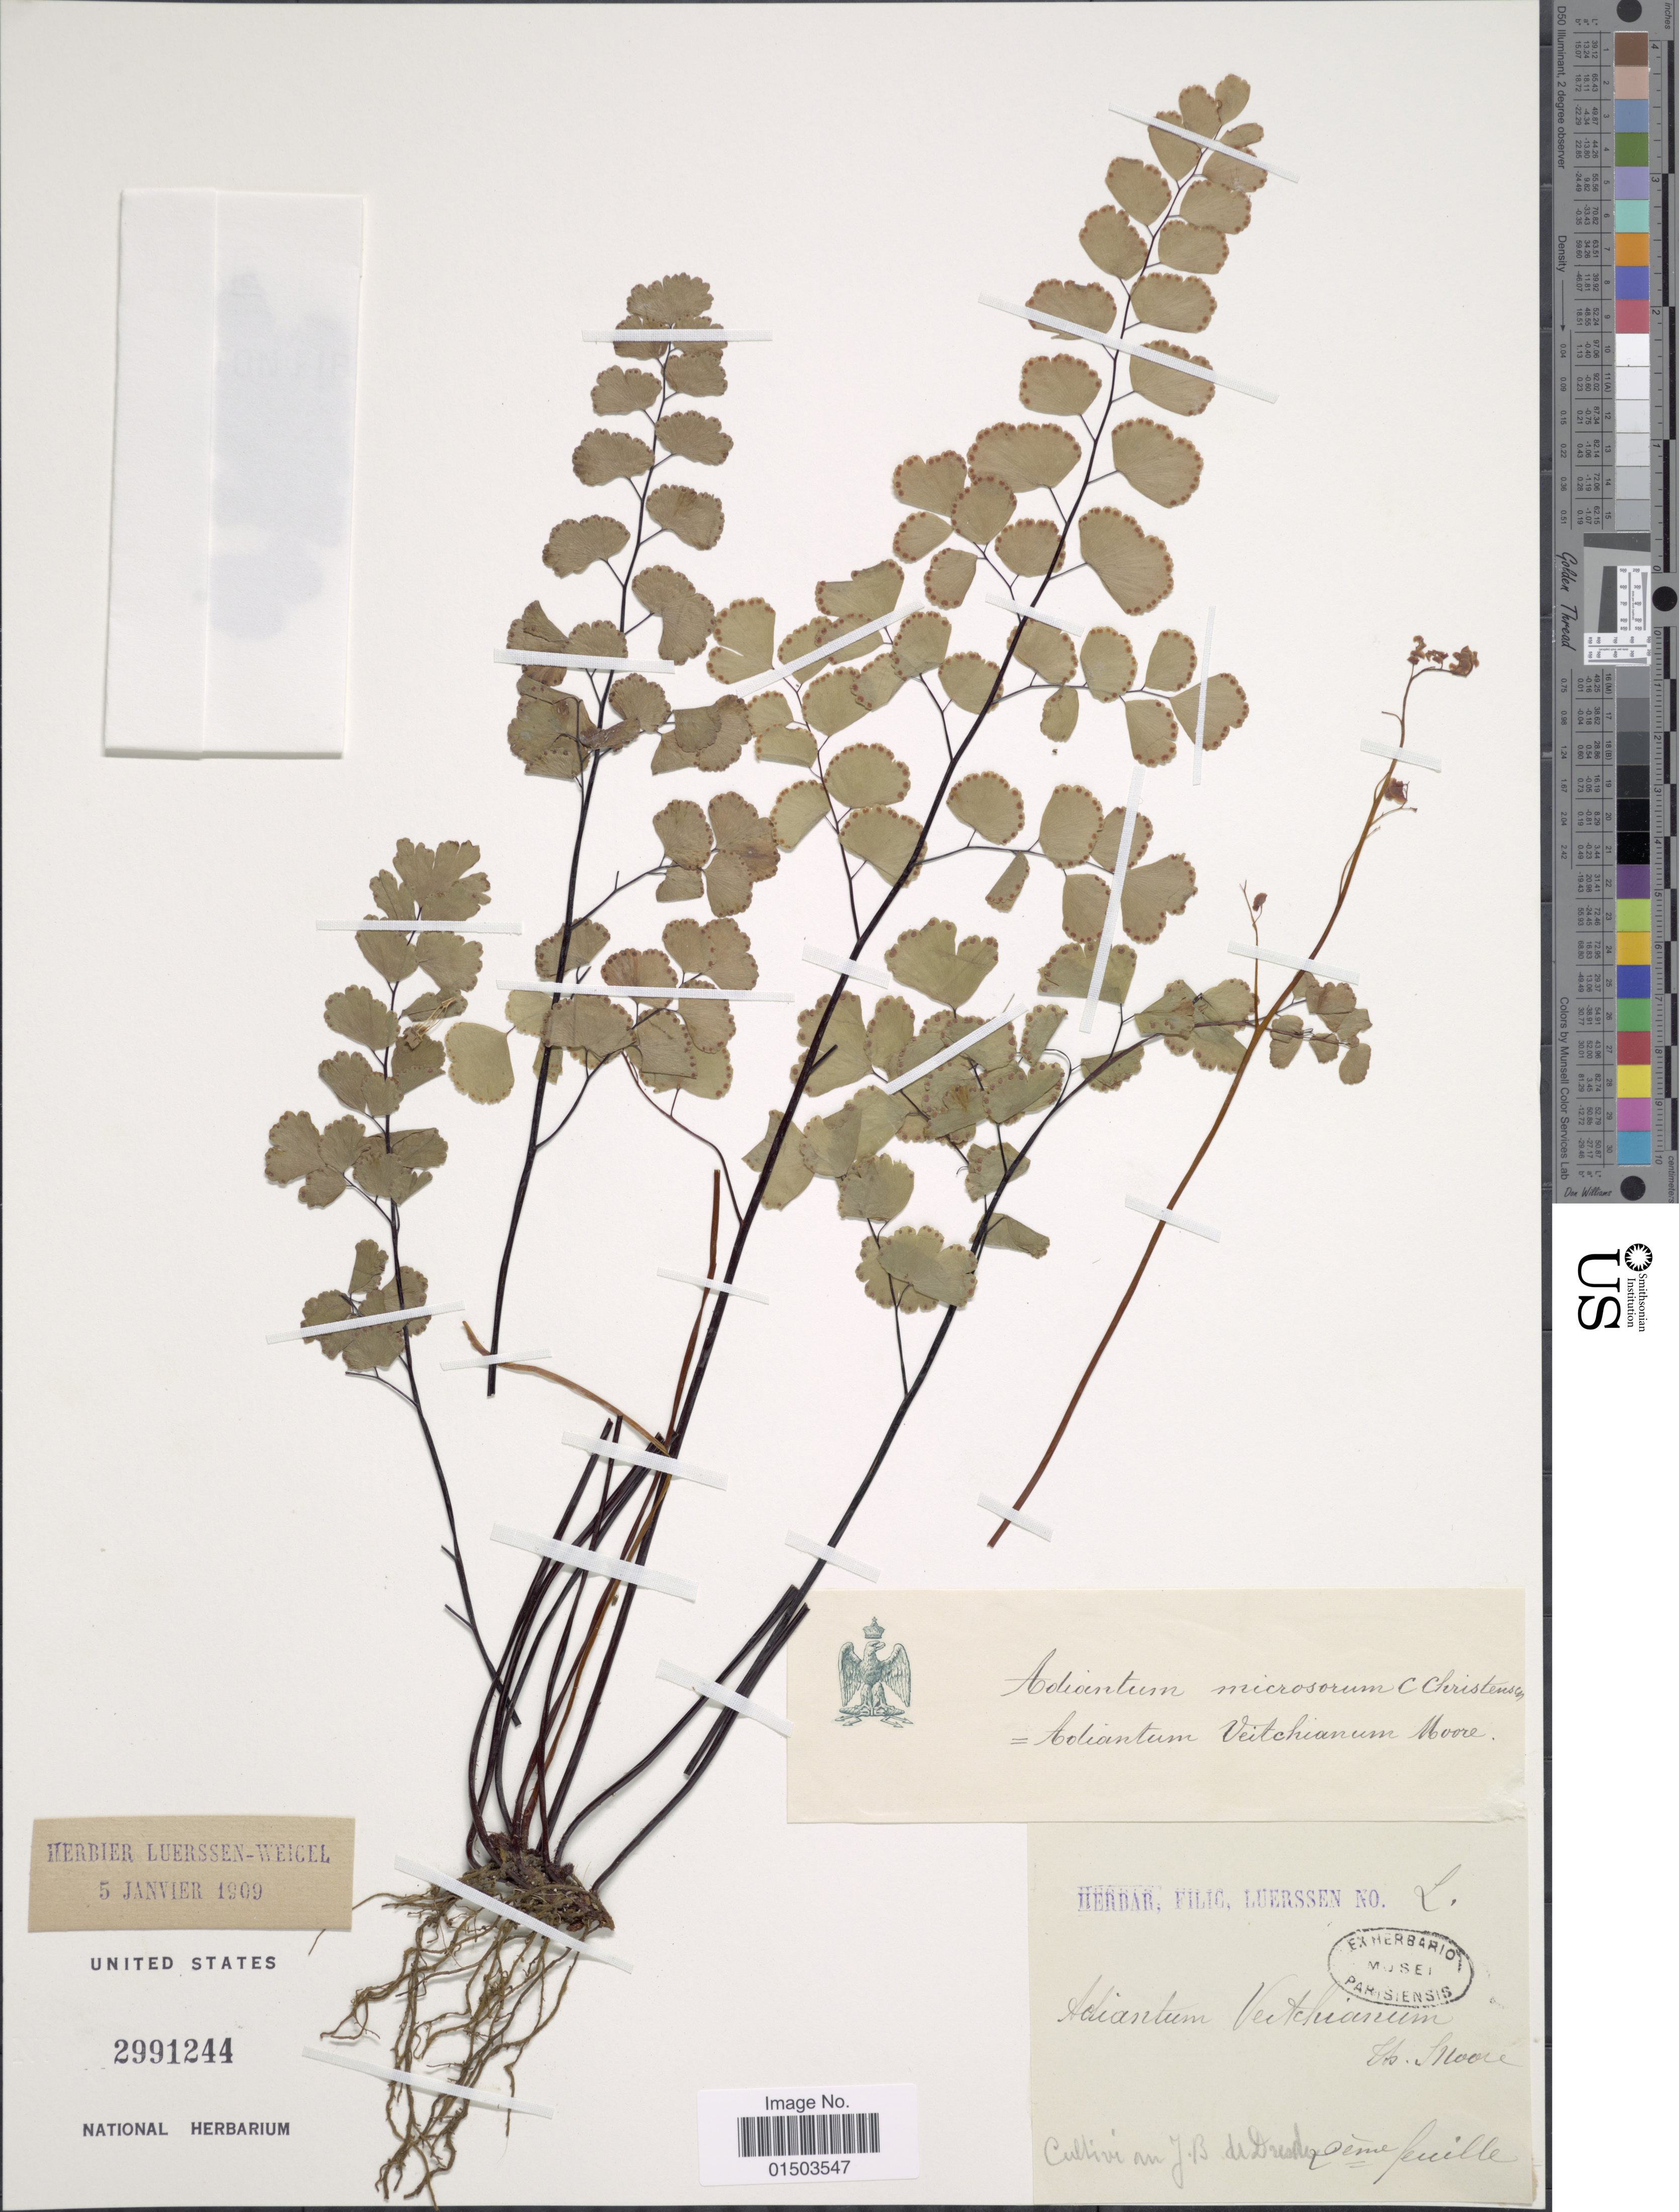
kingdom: Plantae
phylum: Tracheophyta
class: Polypodiopsida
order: Polypodiales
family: Pteridaceae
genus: Adiantum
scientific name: Adiantum veitchianum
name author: Moore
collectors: ex herb. Filic Luerssen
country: Germany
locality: Cultive an J.B. de Dresden.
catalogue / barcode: US 2991244